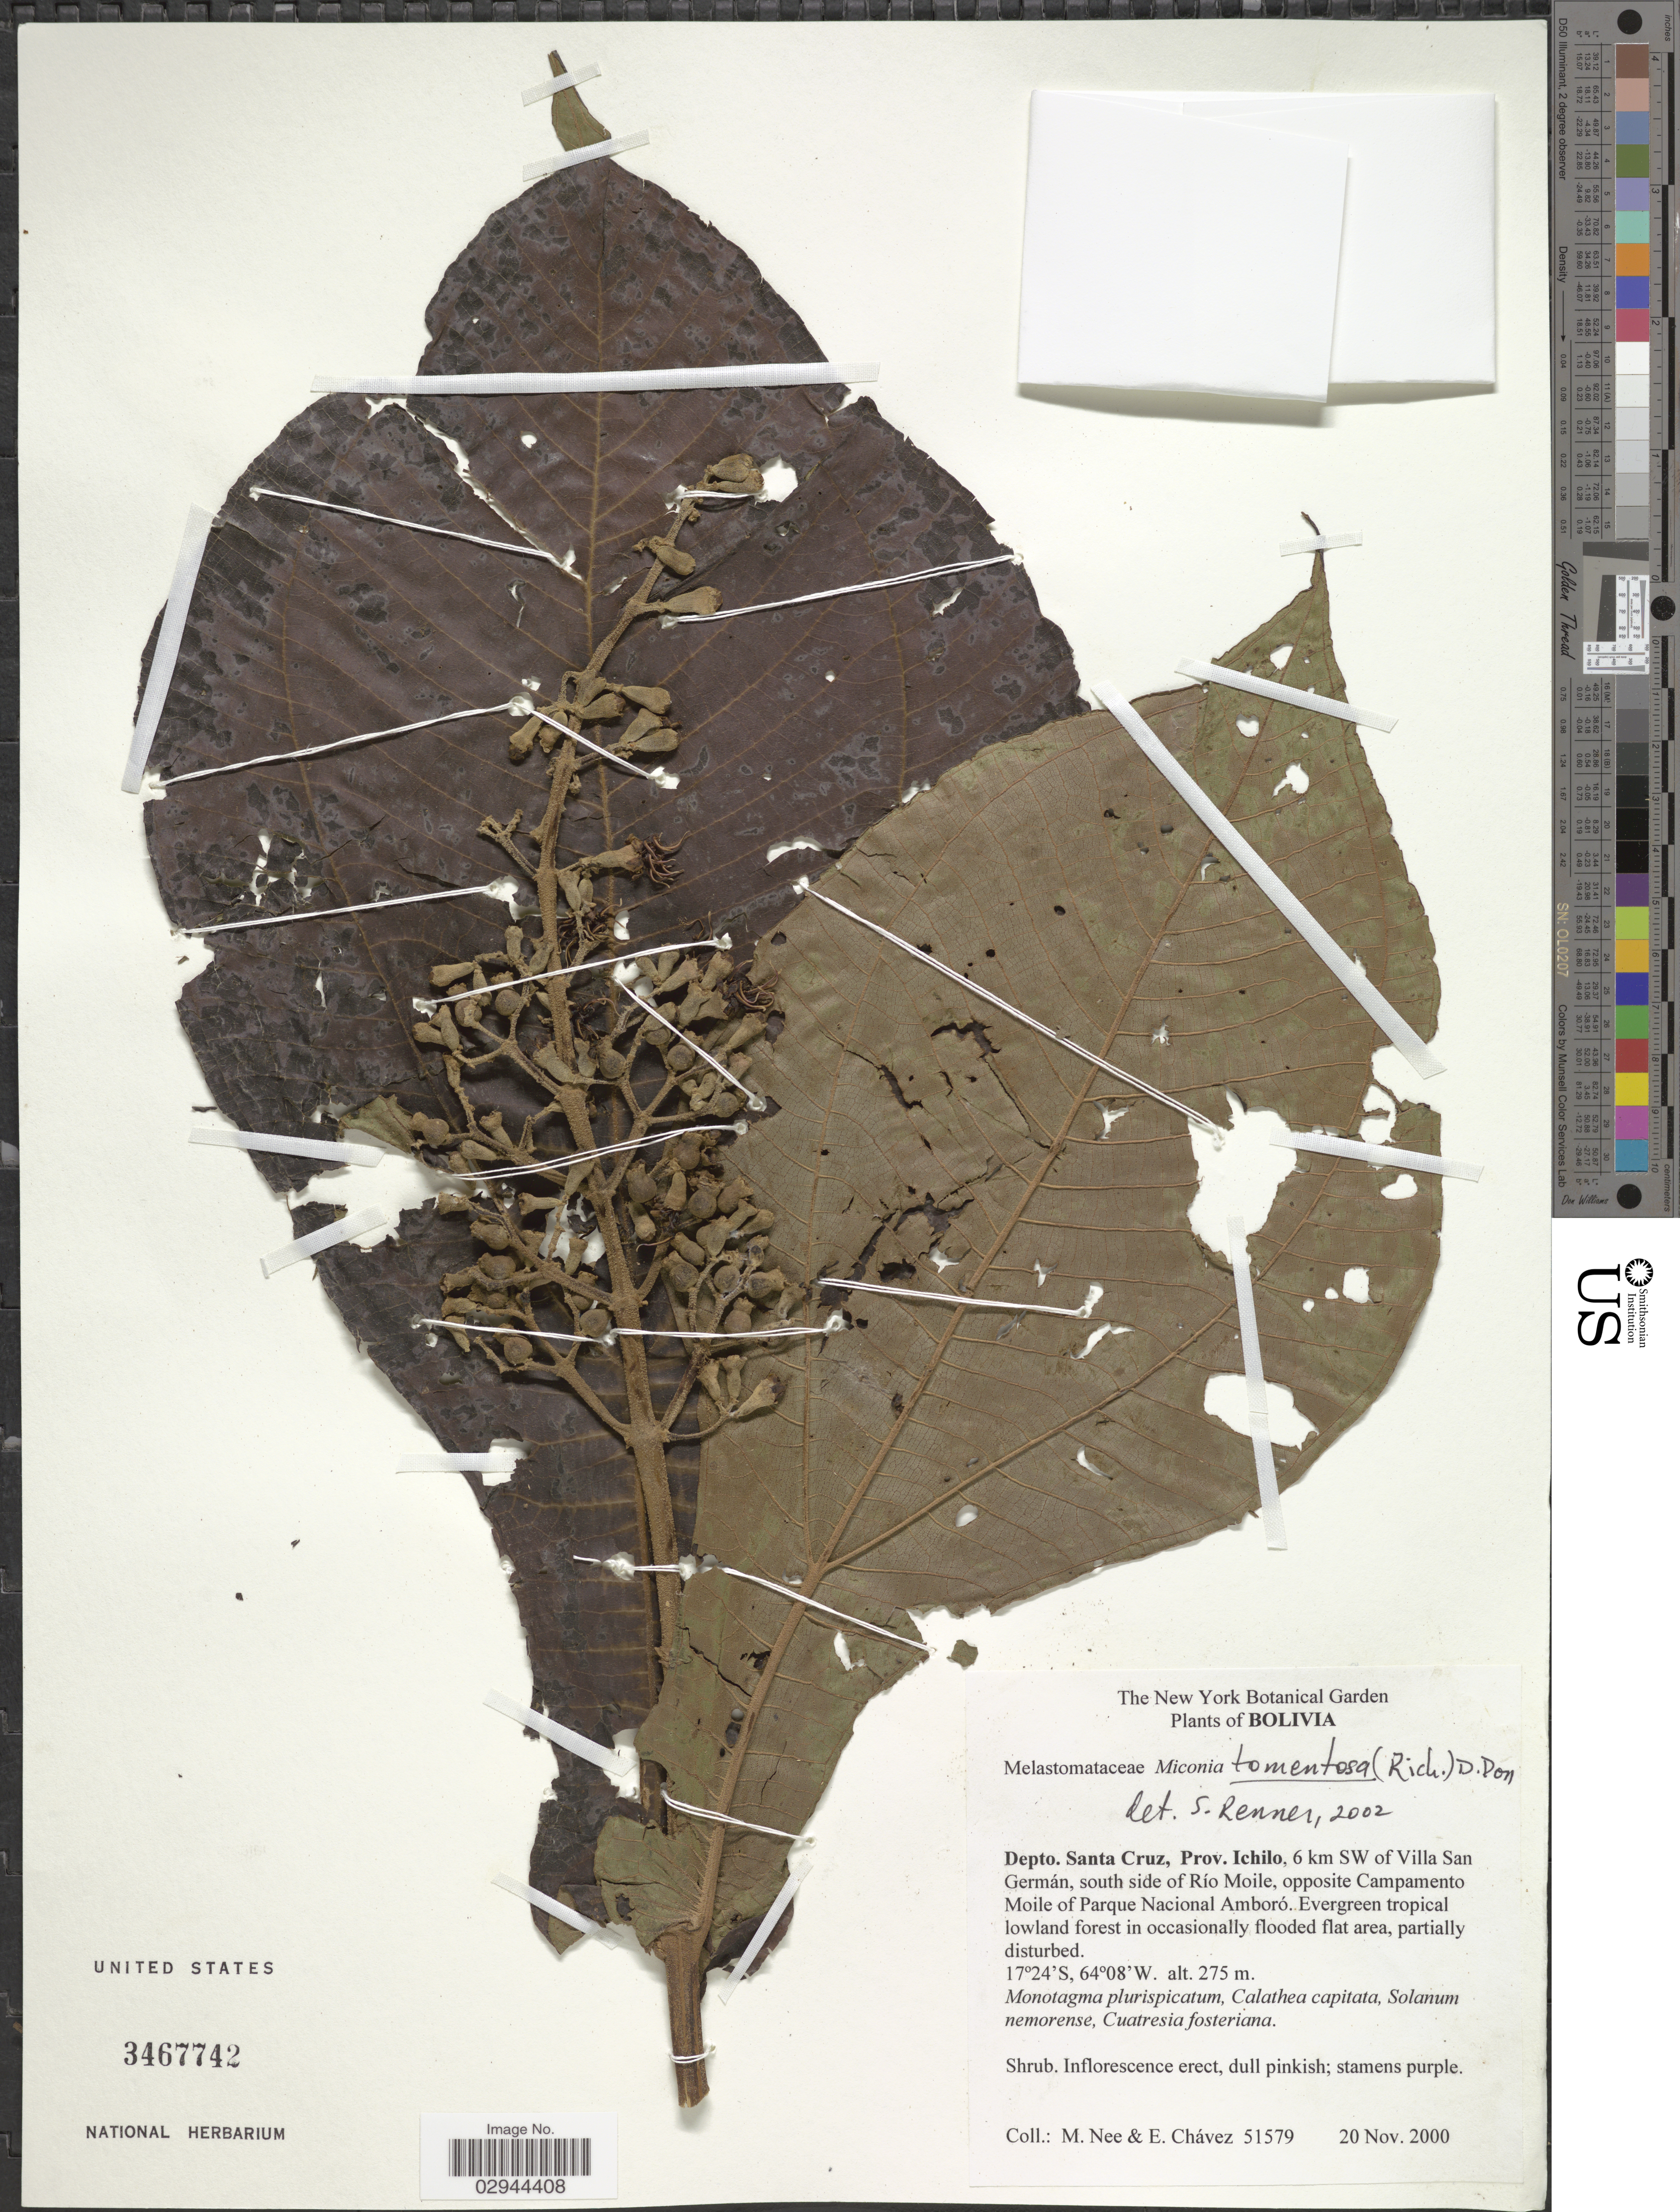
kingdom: Plantae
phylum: Tracheophyta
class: Magnoliopsida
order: Myrtales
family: Melastomataceae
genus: Miconia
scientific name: Miconia tomentosa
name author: (Rich.) D. Don ex DC.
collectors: M. Nee & E. Chávez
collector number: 51579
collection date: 2000-11-20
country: Bolivia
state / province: Santa Cruz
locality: Depto. Santa Cruz, Prov. Ichilo, 6 km SW of Villa San Germán, south side of Río Moile, opposite Campamento Moile of Parque Nacional Amboró.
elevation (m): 275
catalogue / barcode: US 3467742